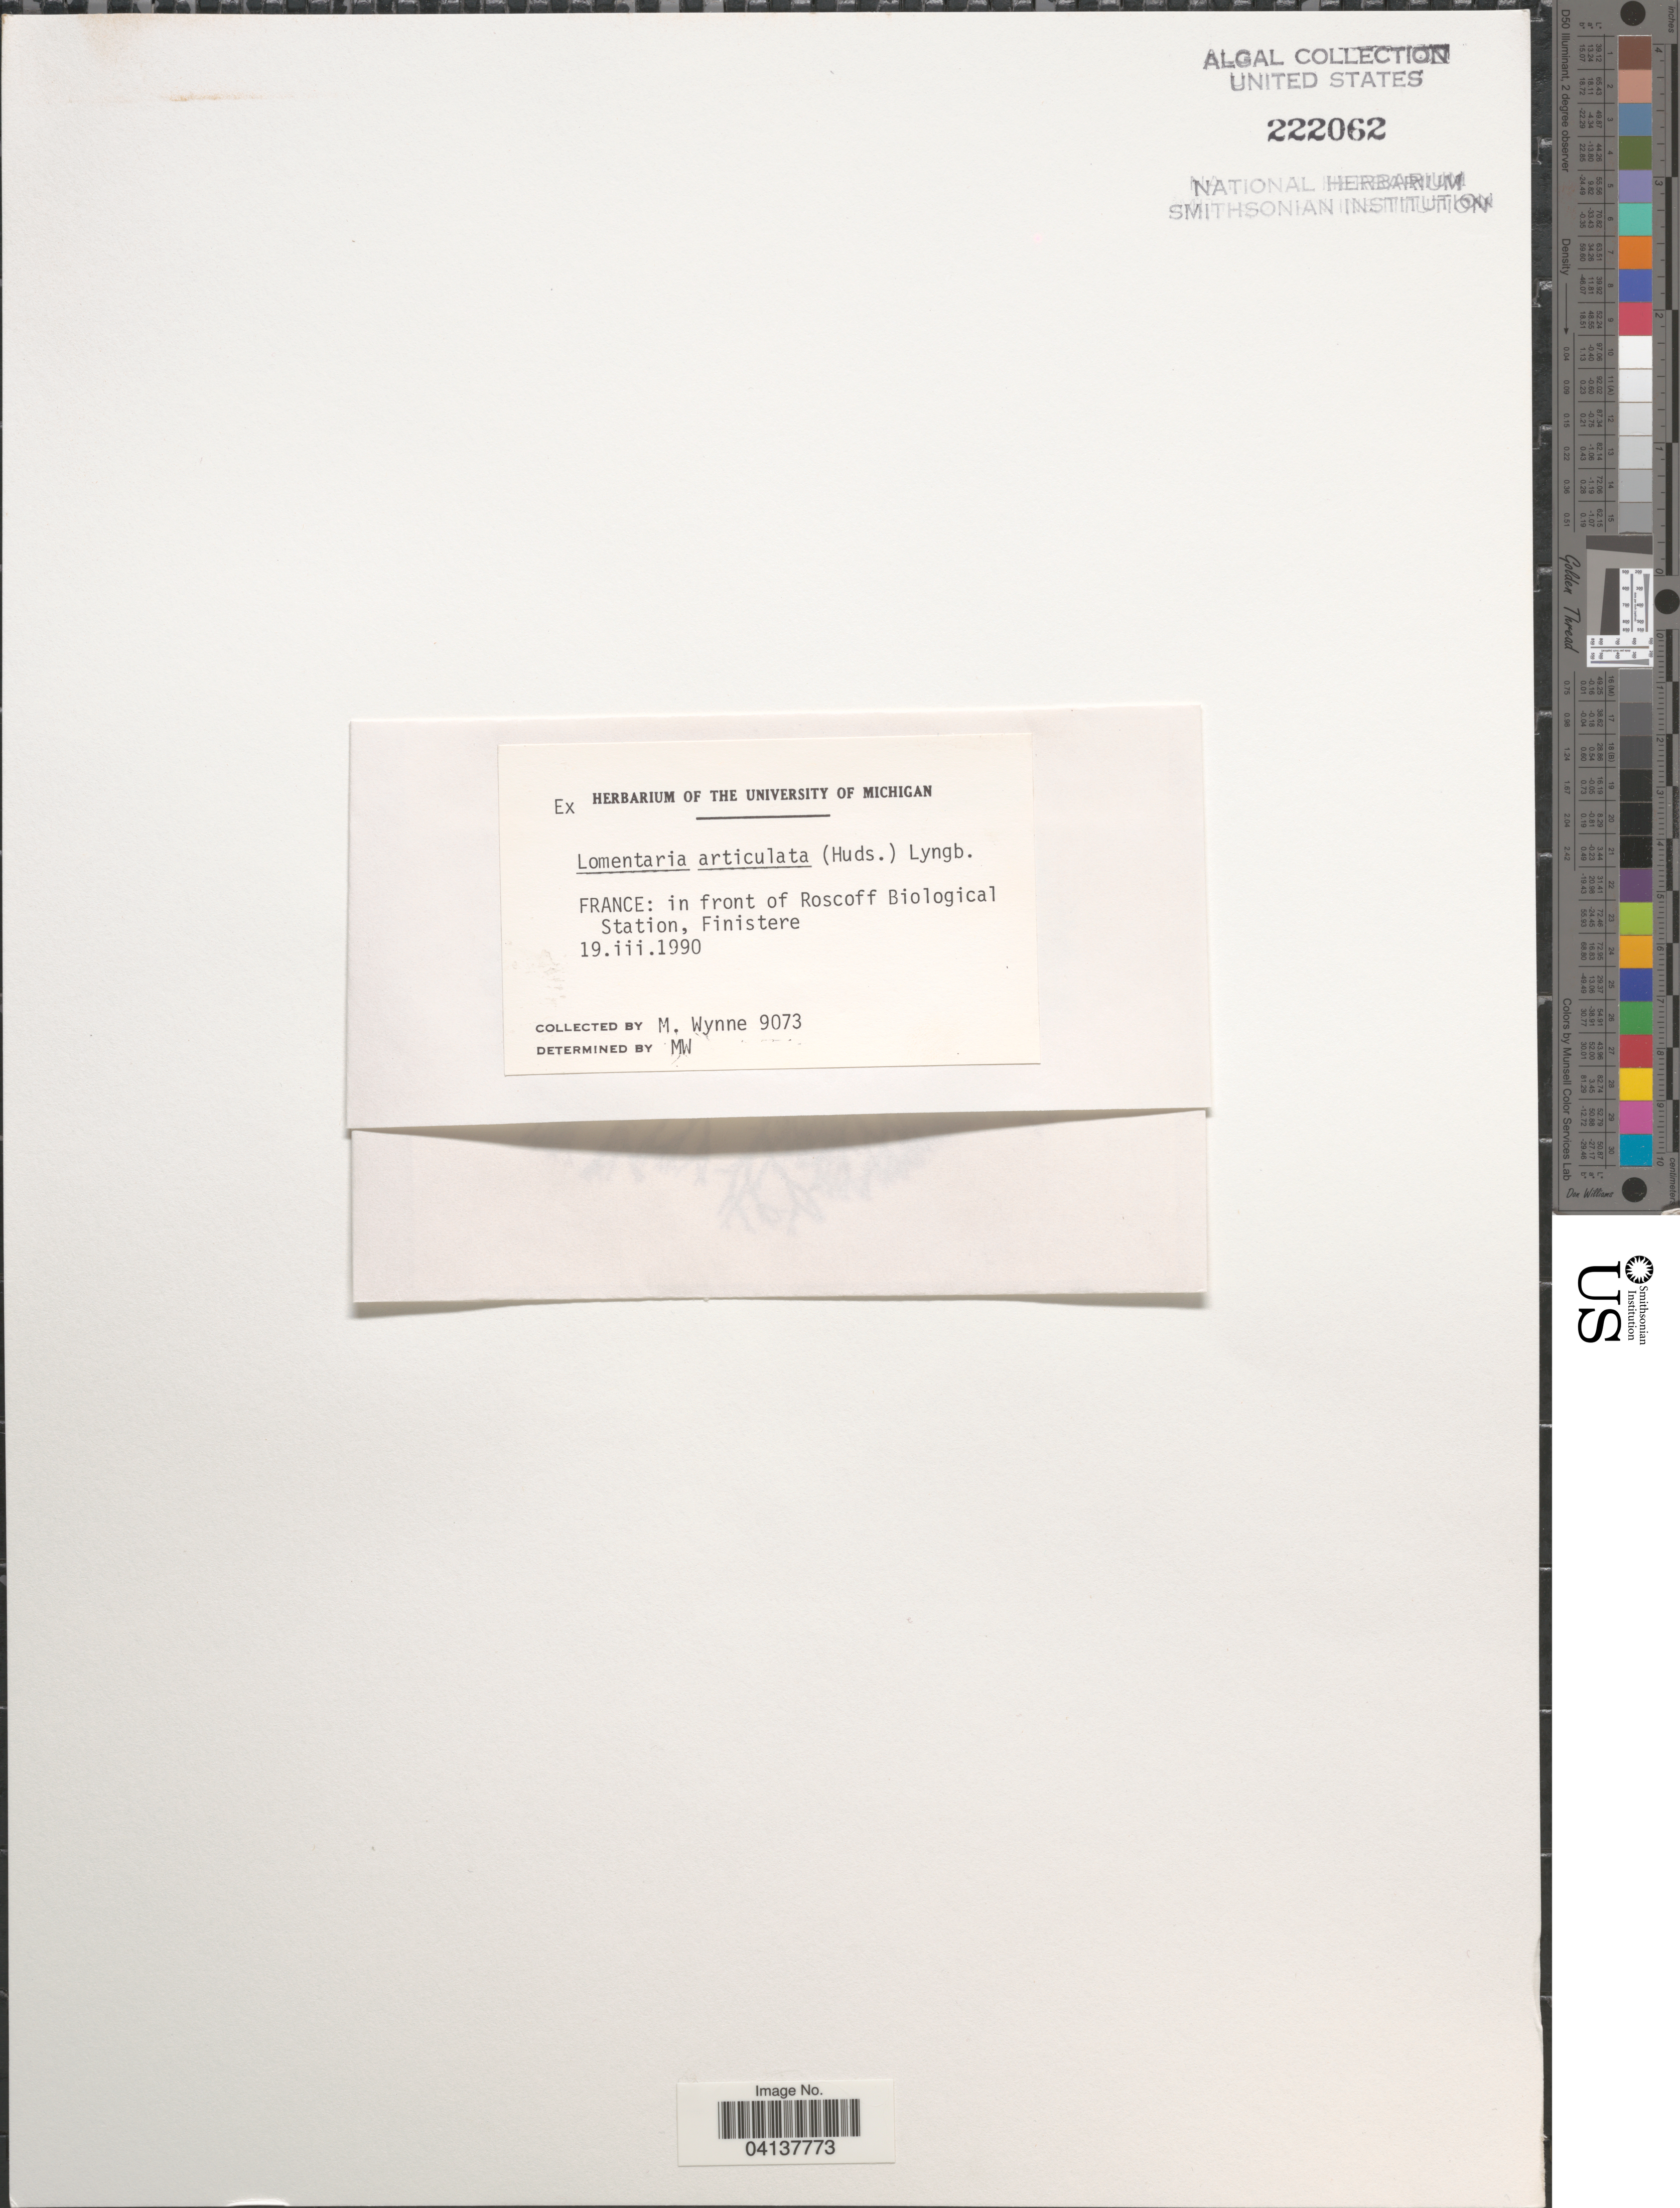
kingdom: Plantae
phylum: Rhodophyta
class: Florideophyceae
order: Rhodymeniales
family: Lomentariaceae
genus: Lomentaria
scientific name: Lomentaria articulata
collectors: M.J. Wynne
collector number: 9073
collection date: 1990-03-19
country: France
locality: In front of Roscoff Biological Station, Finistere.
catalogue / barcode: US 222062